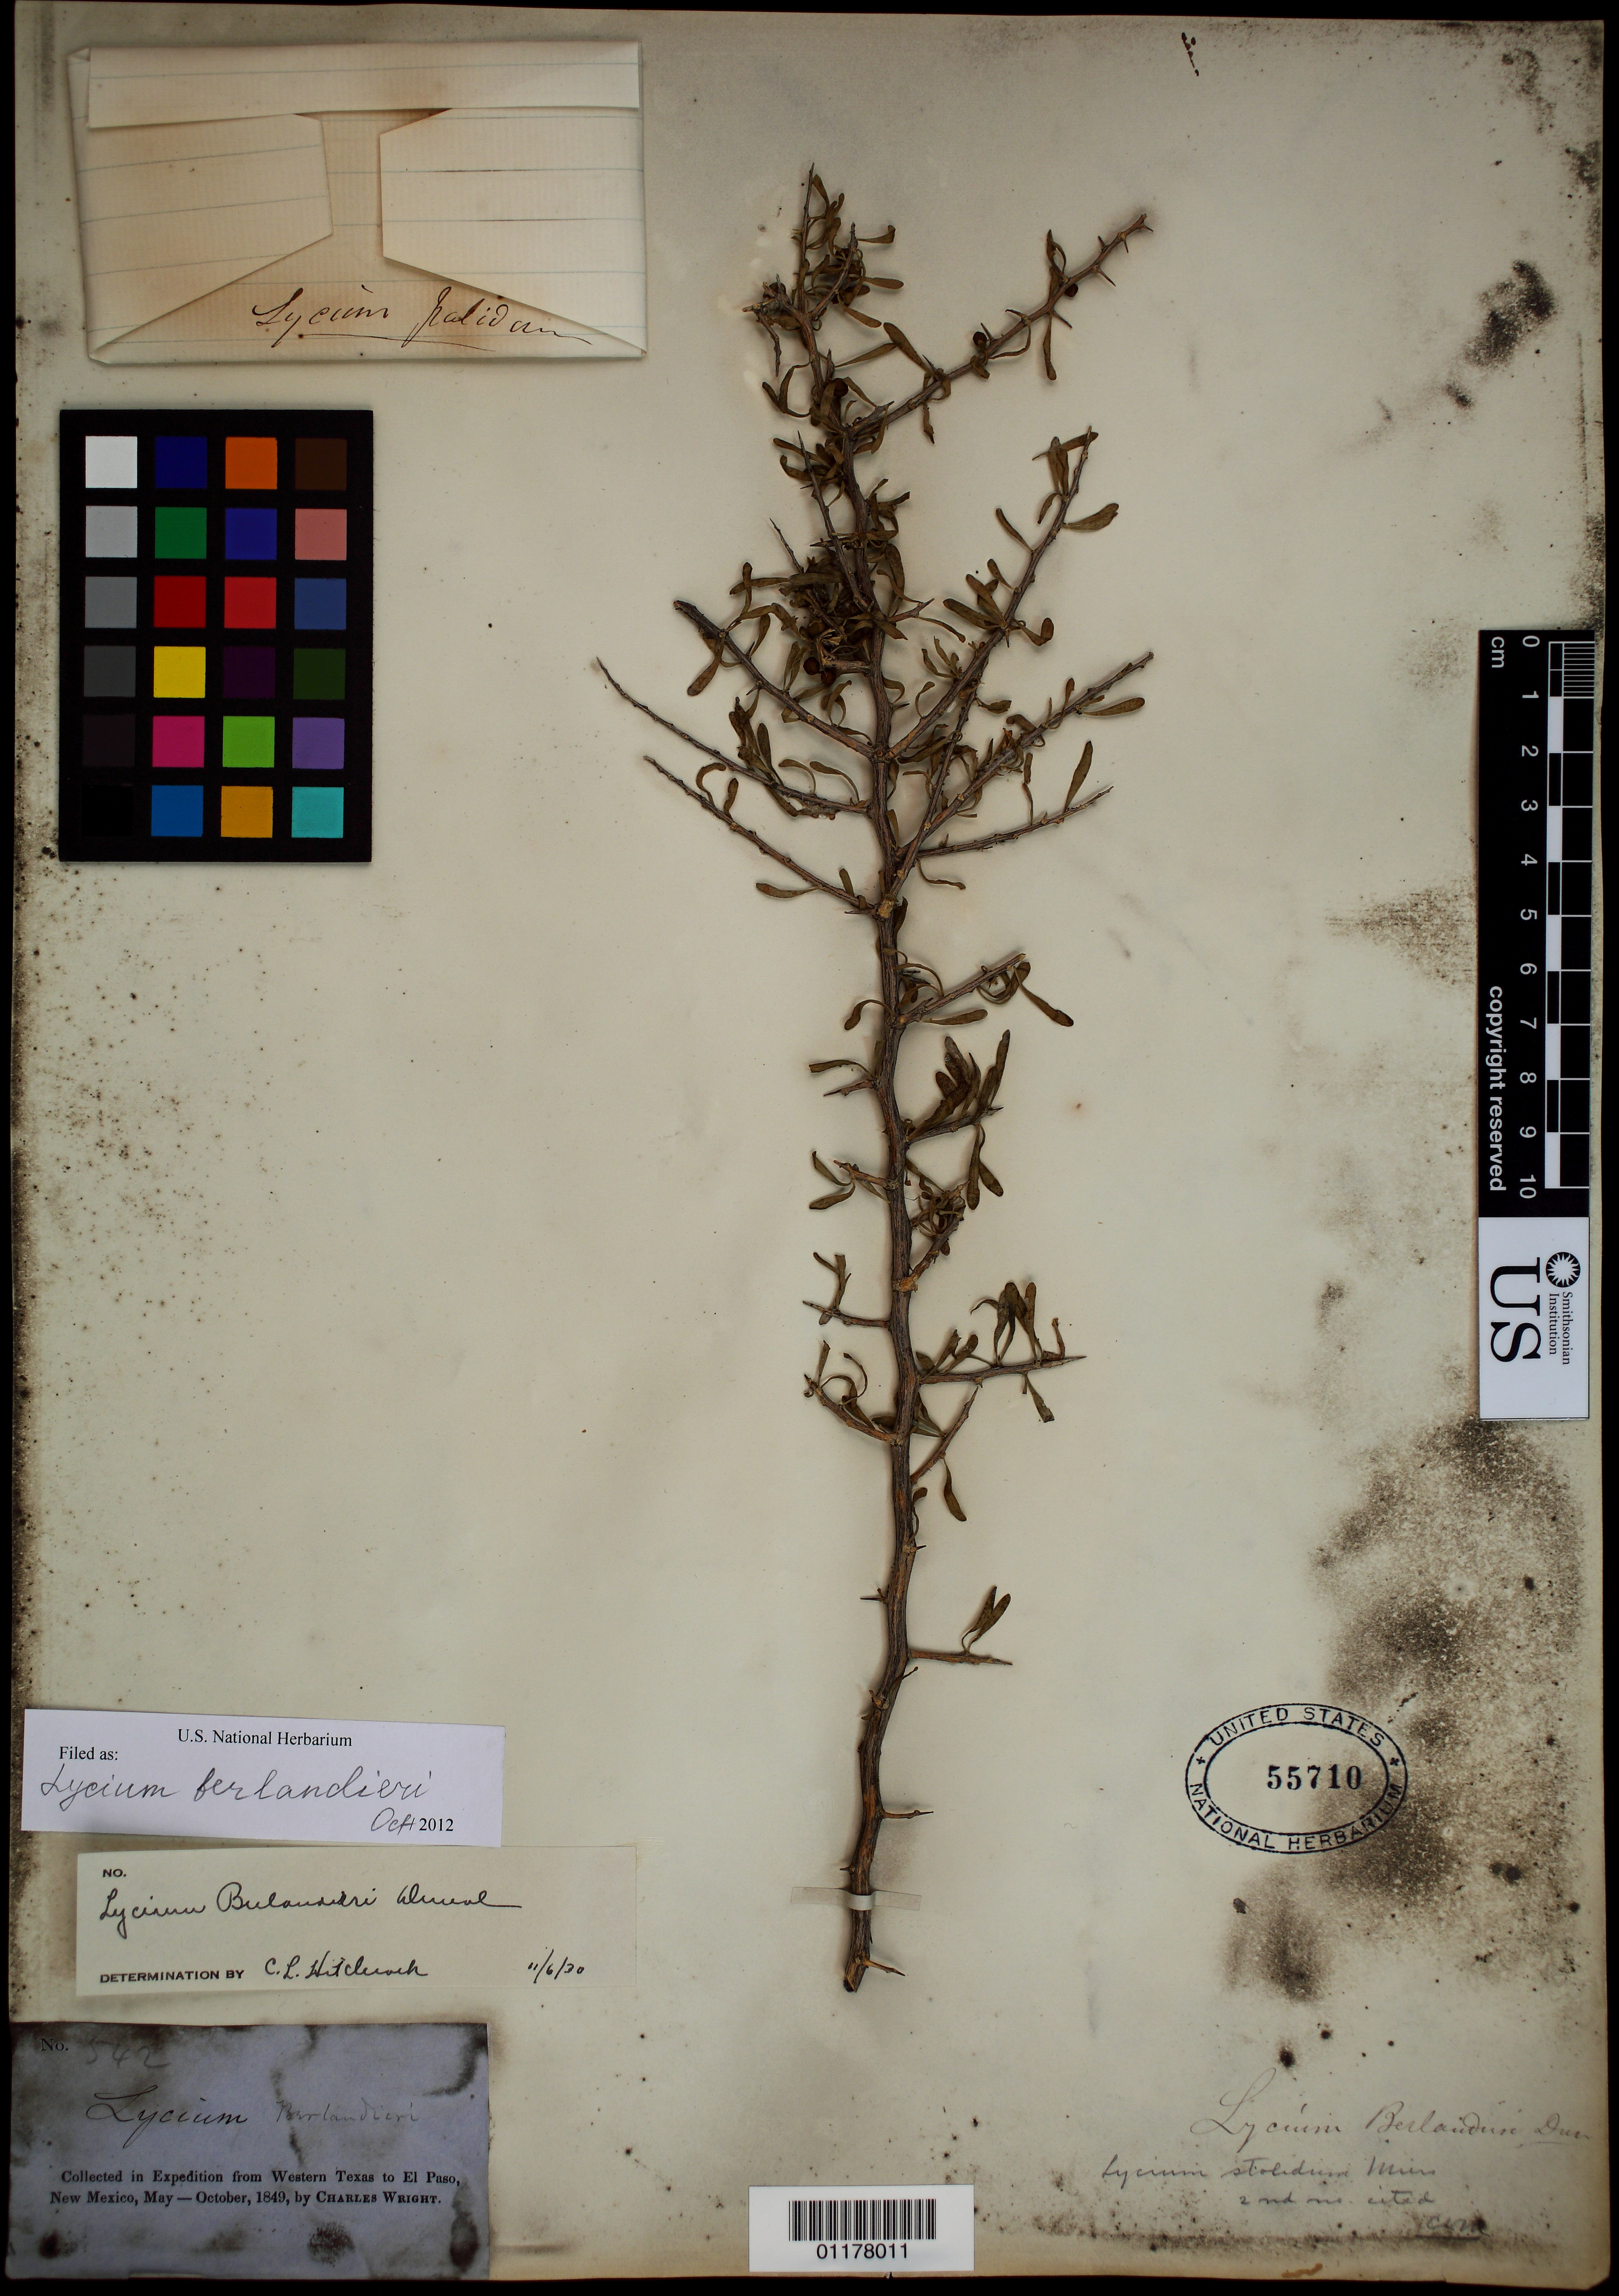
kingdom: Plantae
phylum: Tracheophyta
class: Magnoliopsida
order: Solanales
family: Solanaceae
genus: Lycium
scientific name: Lycium berlandieri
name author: Dunal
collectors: C. Wright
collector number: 542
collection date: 1849-05/1849-10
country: United States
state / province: New Mexico / Texas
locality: from Western Texas to El Paso, New Mexico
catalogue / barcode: US 55710